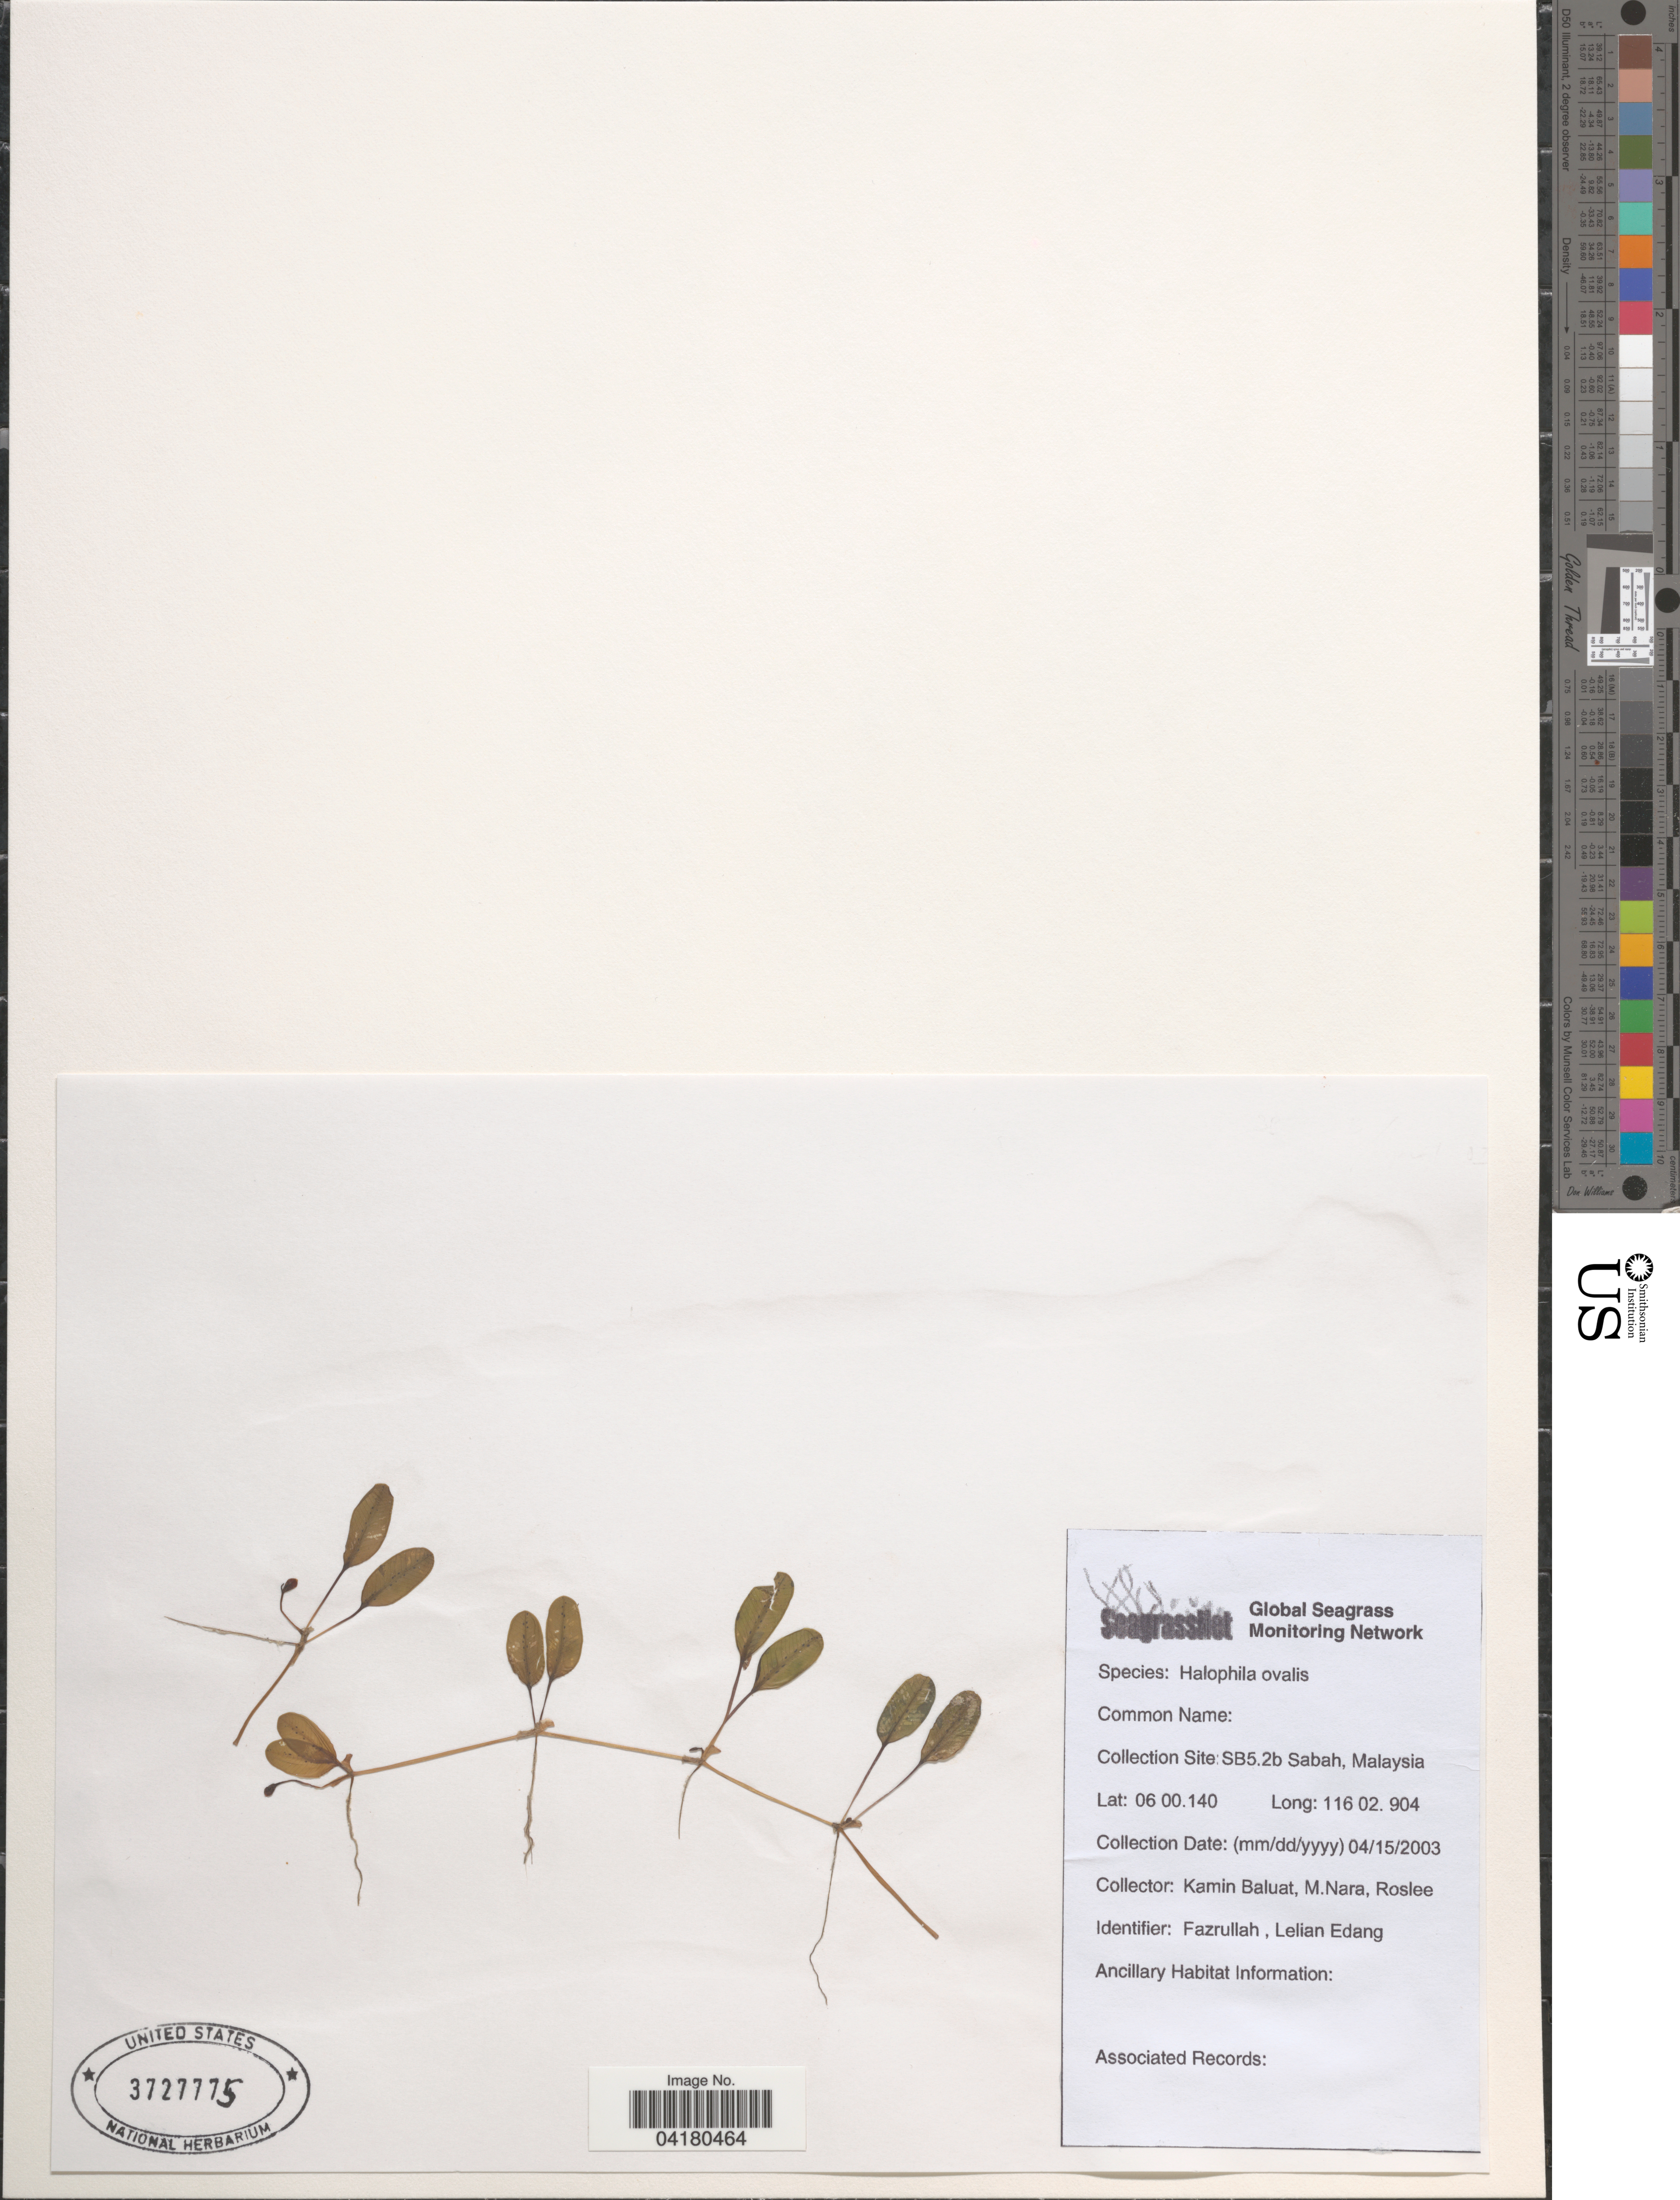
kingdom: Plantae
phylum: Tracheophyta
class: Liliopsida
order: Alismatales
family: Hydrocharitaceae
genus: Halophila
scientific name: Halophila ovalis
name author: (R. Br.) Hook. f.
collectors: K. Baluat, M. Nara & Roslee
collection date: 2003-04-15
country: Malaysia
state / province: Sabah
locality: Collection Site: SB5.2b.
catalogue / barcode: US 3727775